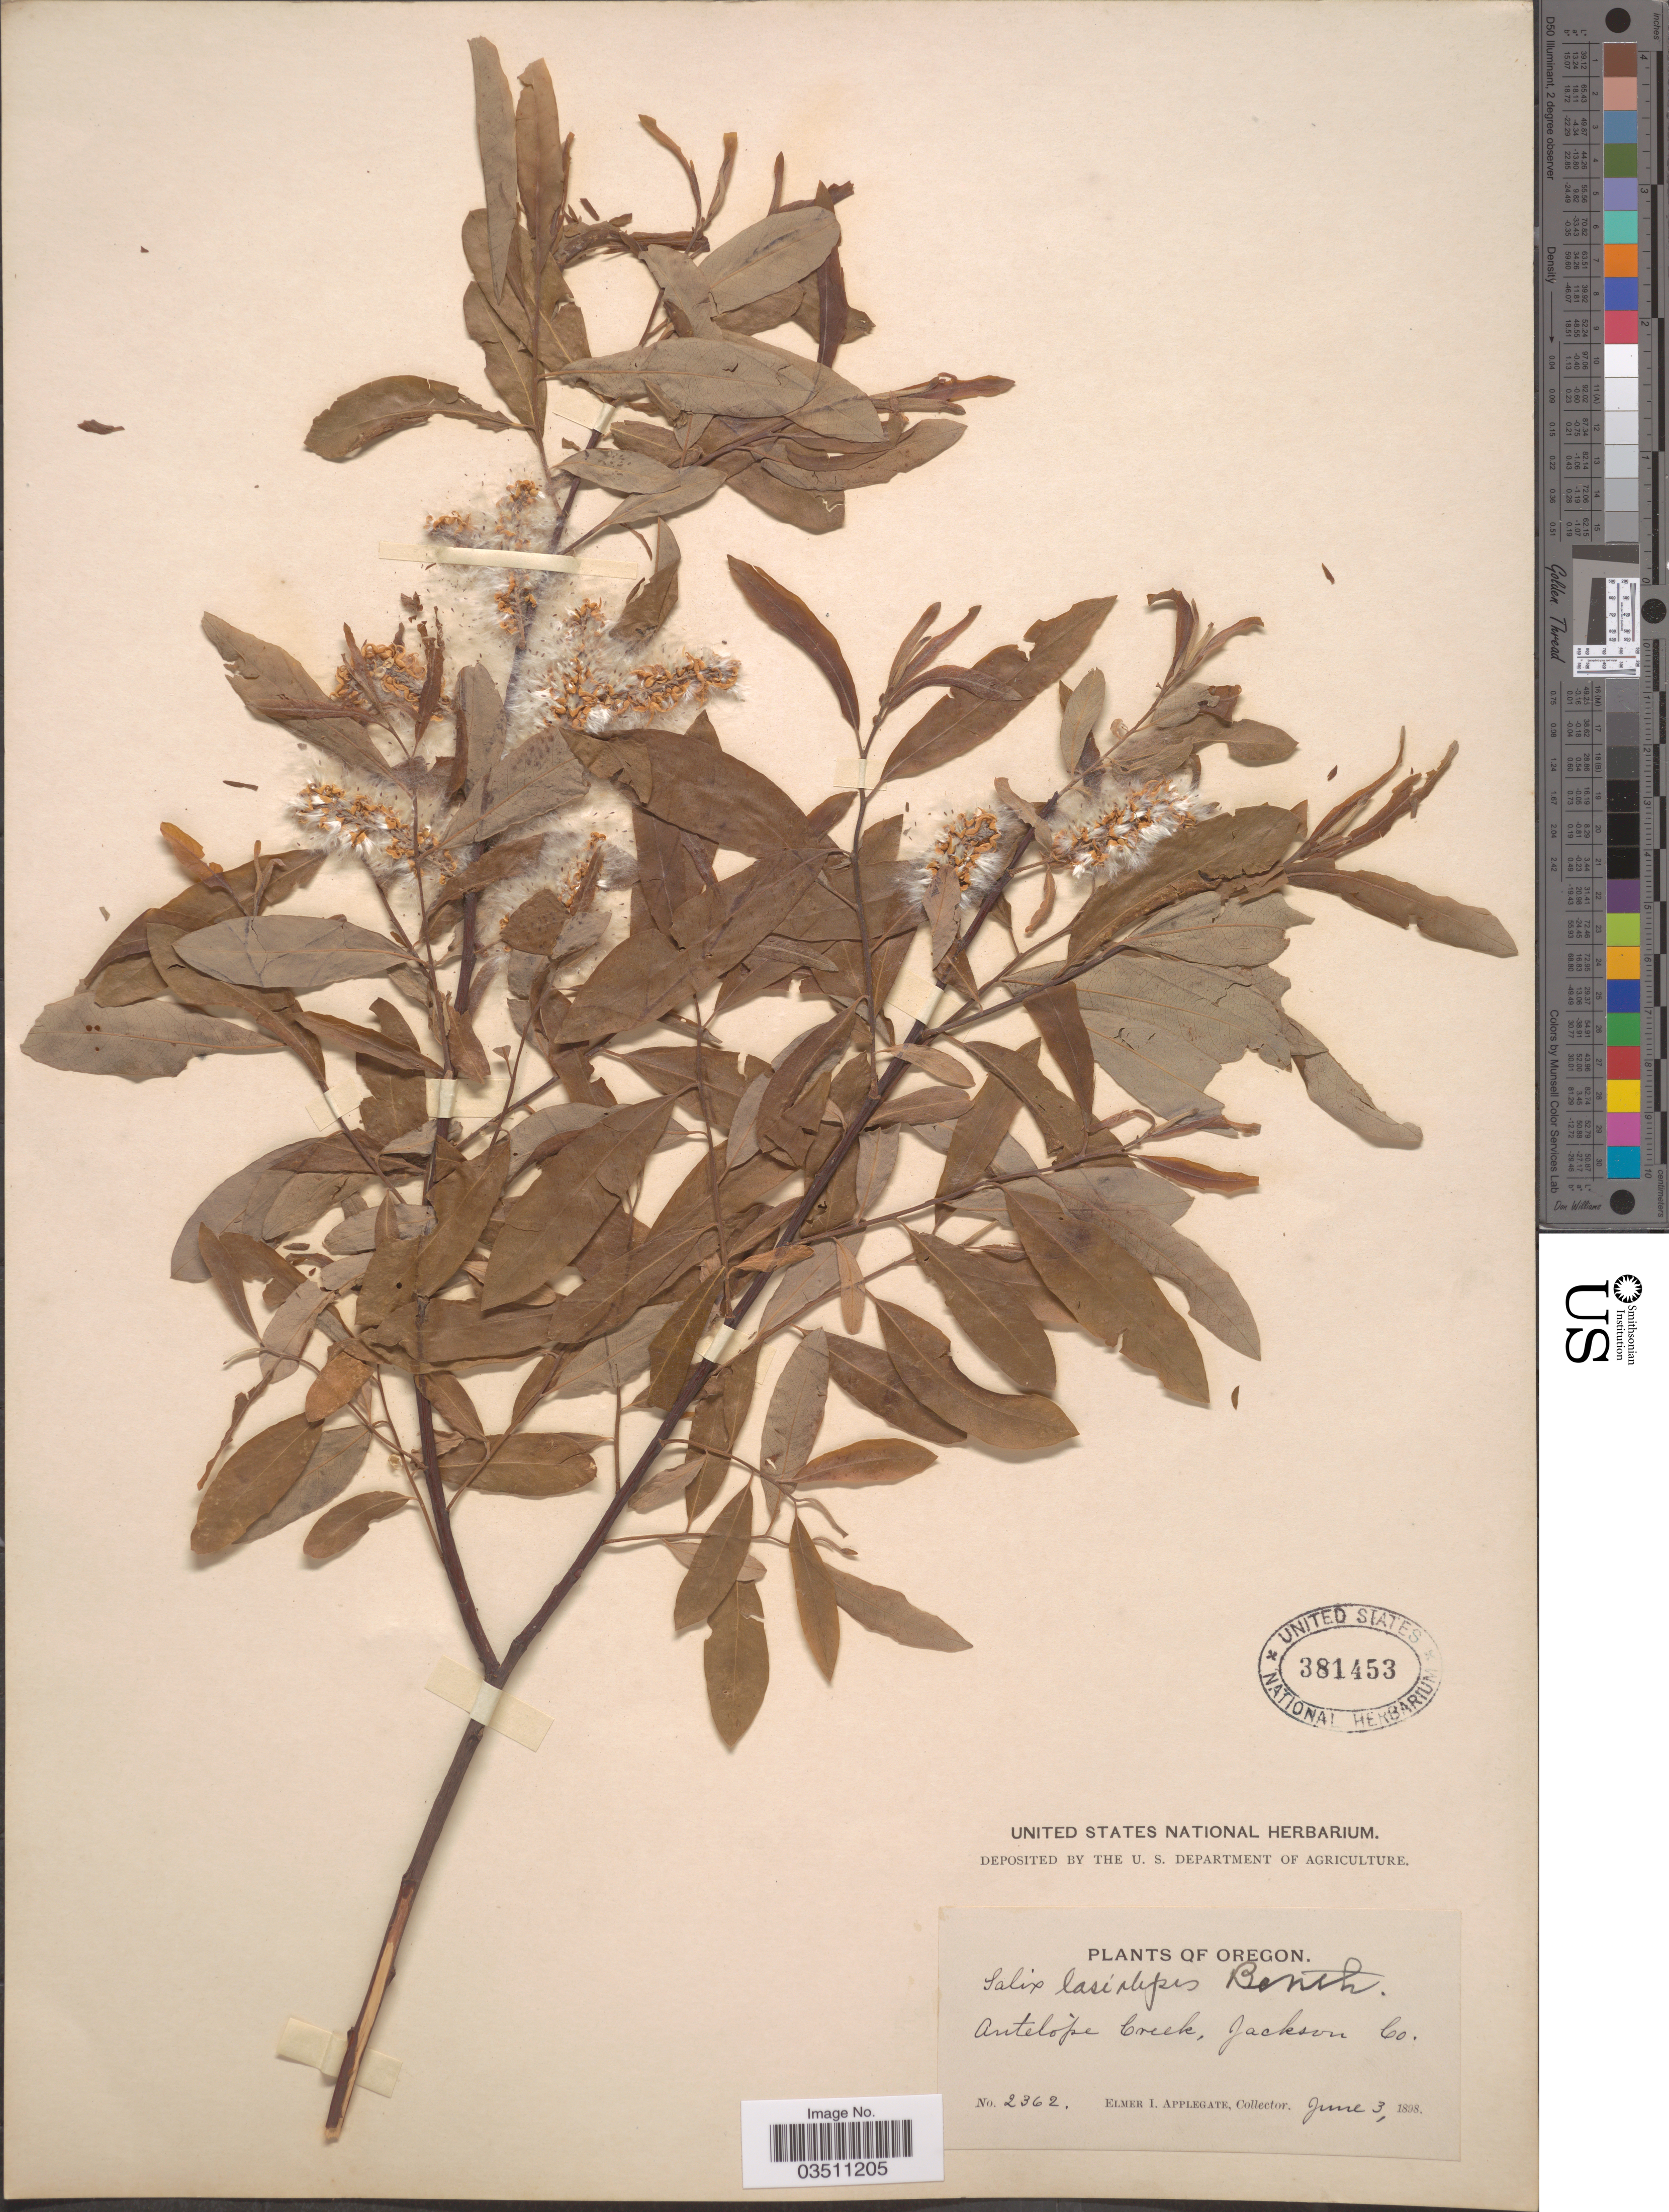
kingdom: Plantae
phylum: Tracheophyta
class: Magnoliopsida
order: Malpighiales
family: Salicaceae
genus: Salix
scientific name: Salix lasiolepis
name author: Benth.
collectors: E. I. Applegate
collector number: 2362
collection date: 1898-06-03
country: United States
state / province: Oregon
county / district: Jackson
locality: Antelope Creek, Jackson Co.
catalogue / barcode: US 381453